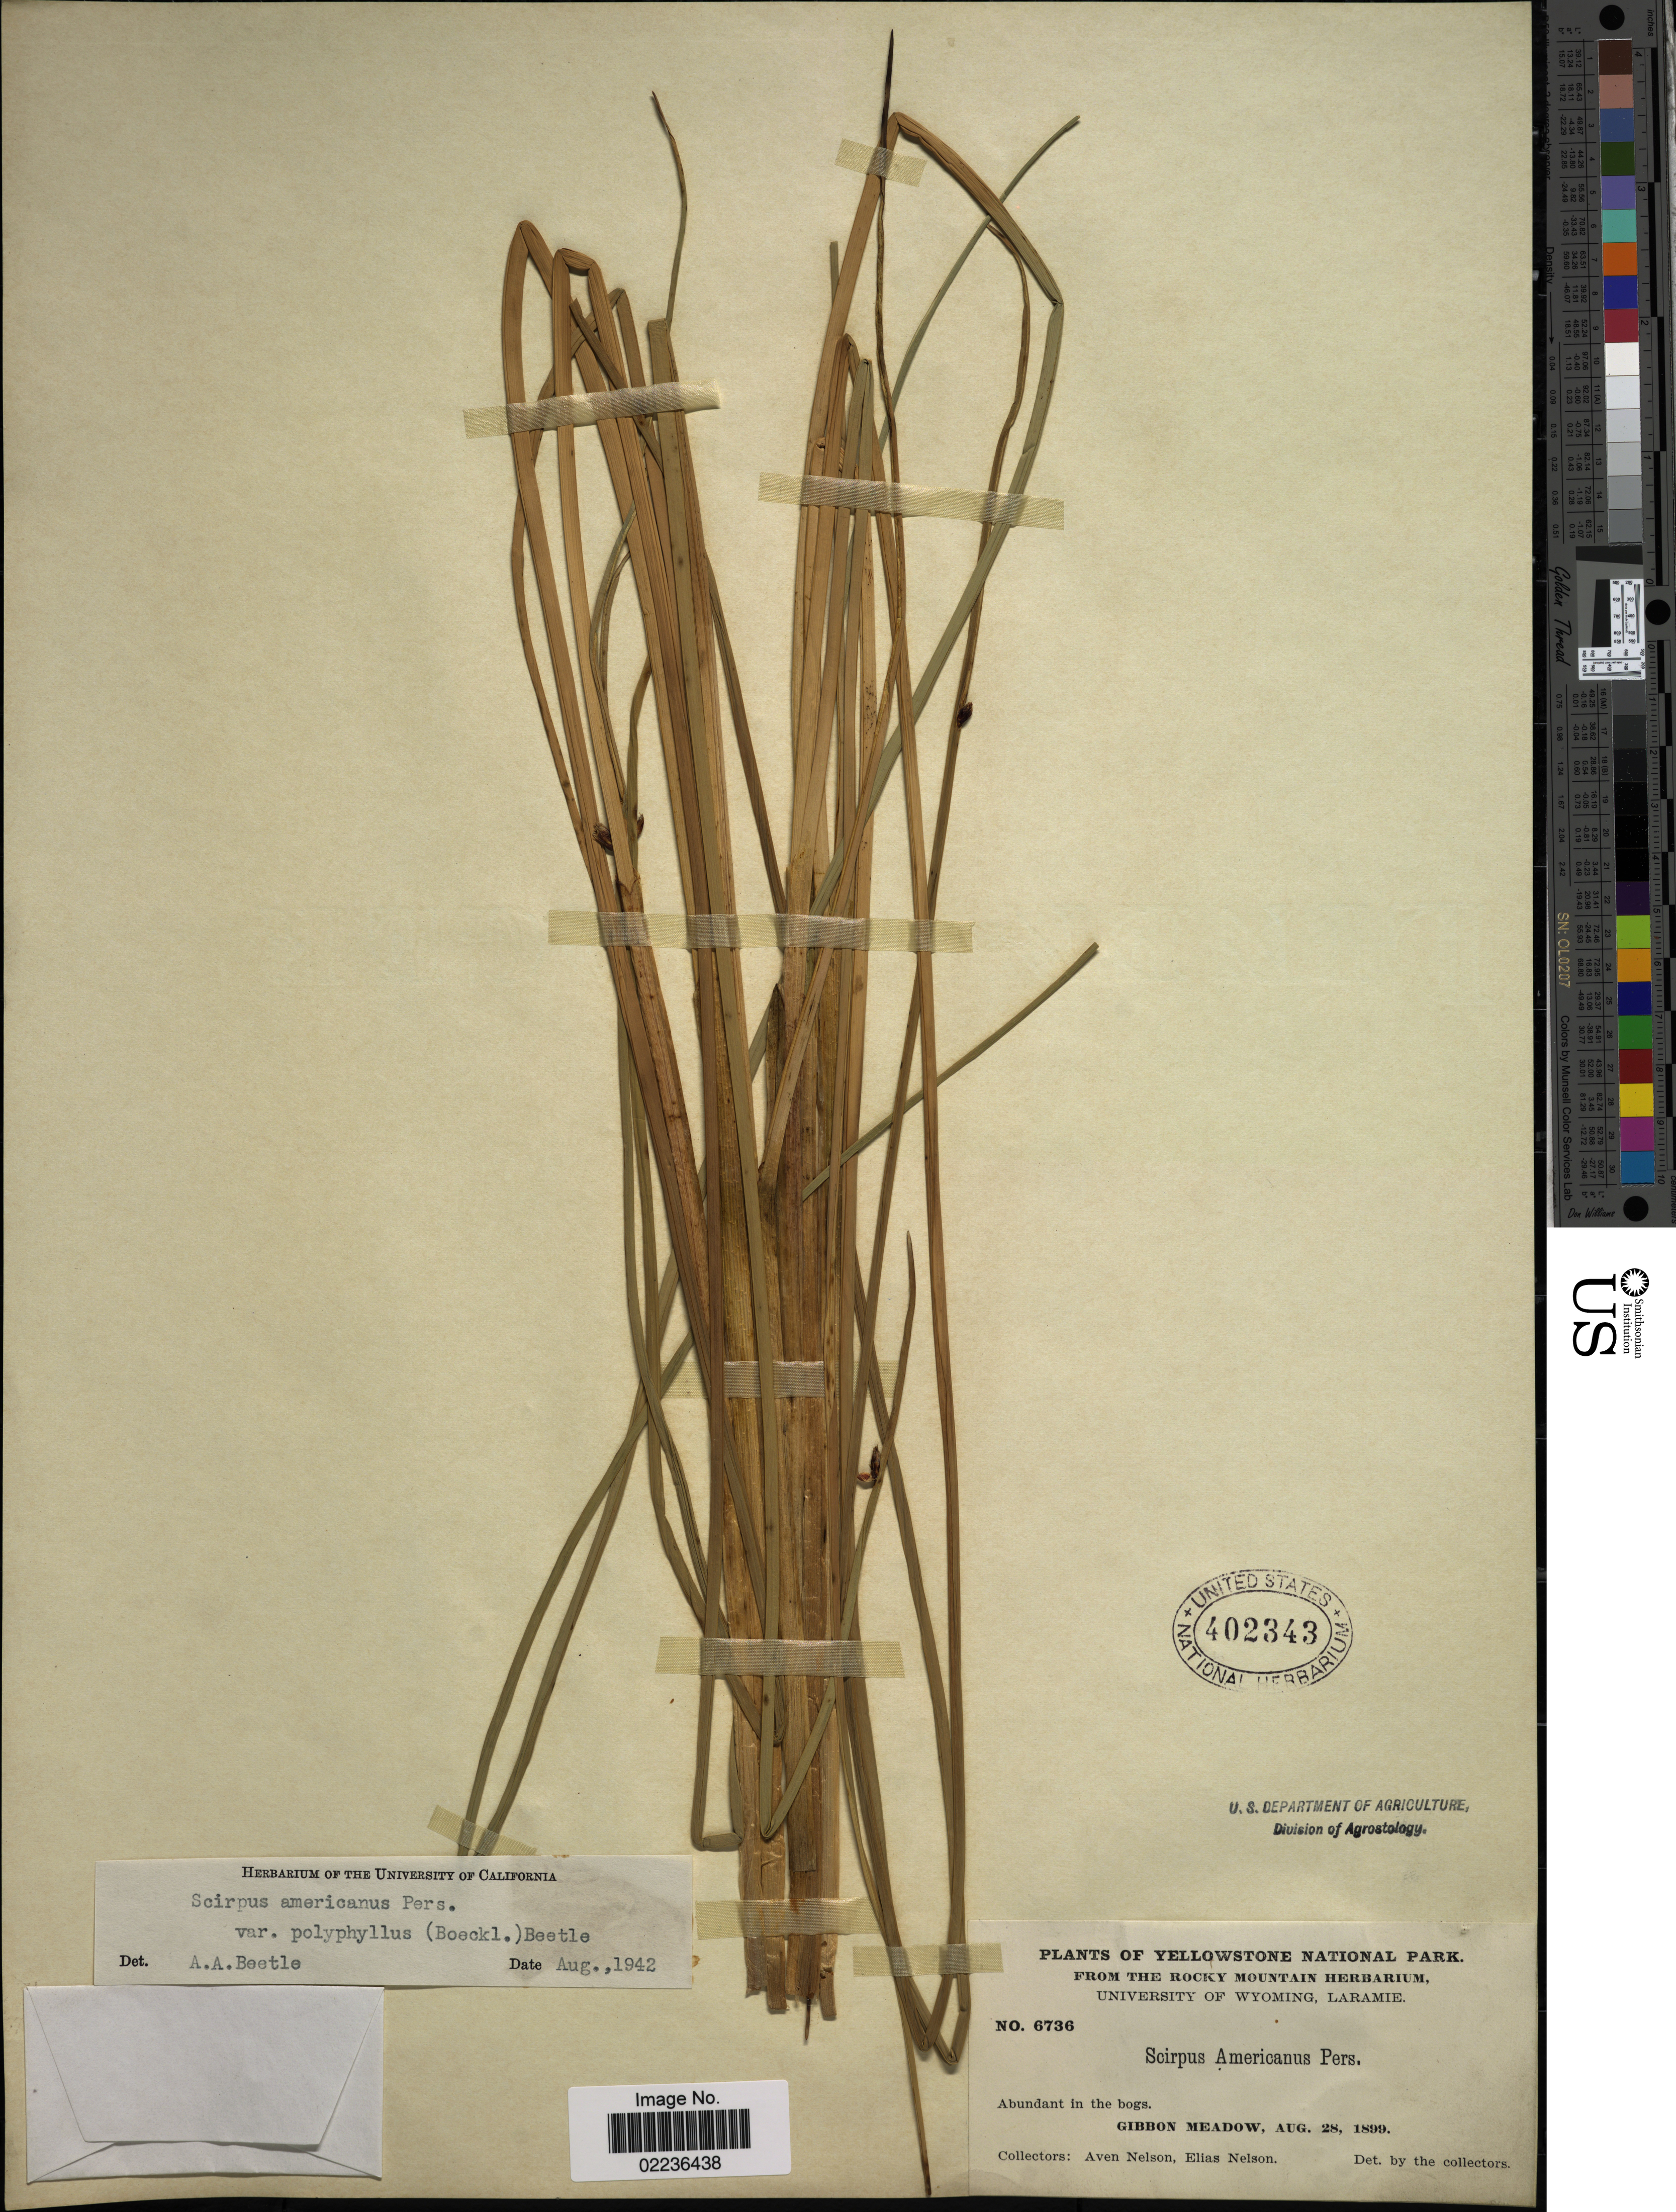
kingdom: Plantae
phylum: Tracheophyta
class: Liliopsida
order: Poales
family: Cyperaceae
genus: Schoenoplectus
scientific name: Schoenoplectus pungens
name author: (Vahl) Palla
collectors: A. Nelson & E. Nelson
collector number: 6736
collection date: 1899-08-28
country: United States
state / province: Wyoming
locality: Yellowstone National Park, abundant in the bogs, Gibbon Meadow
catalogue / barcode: US 402343